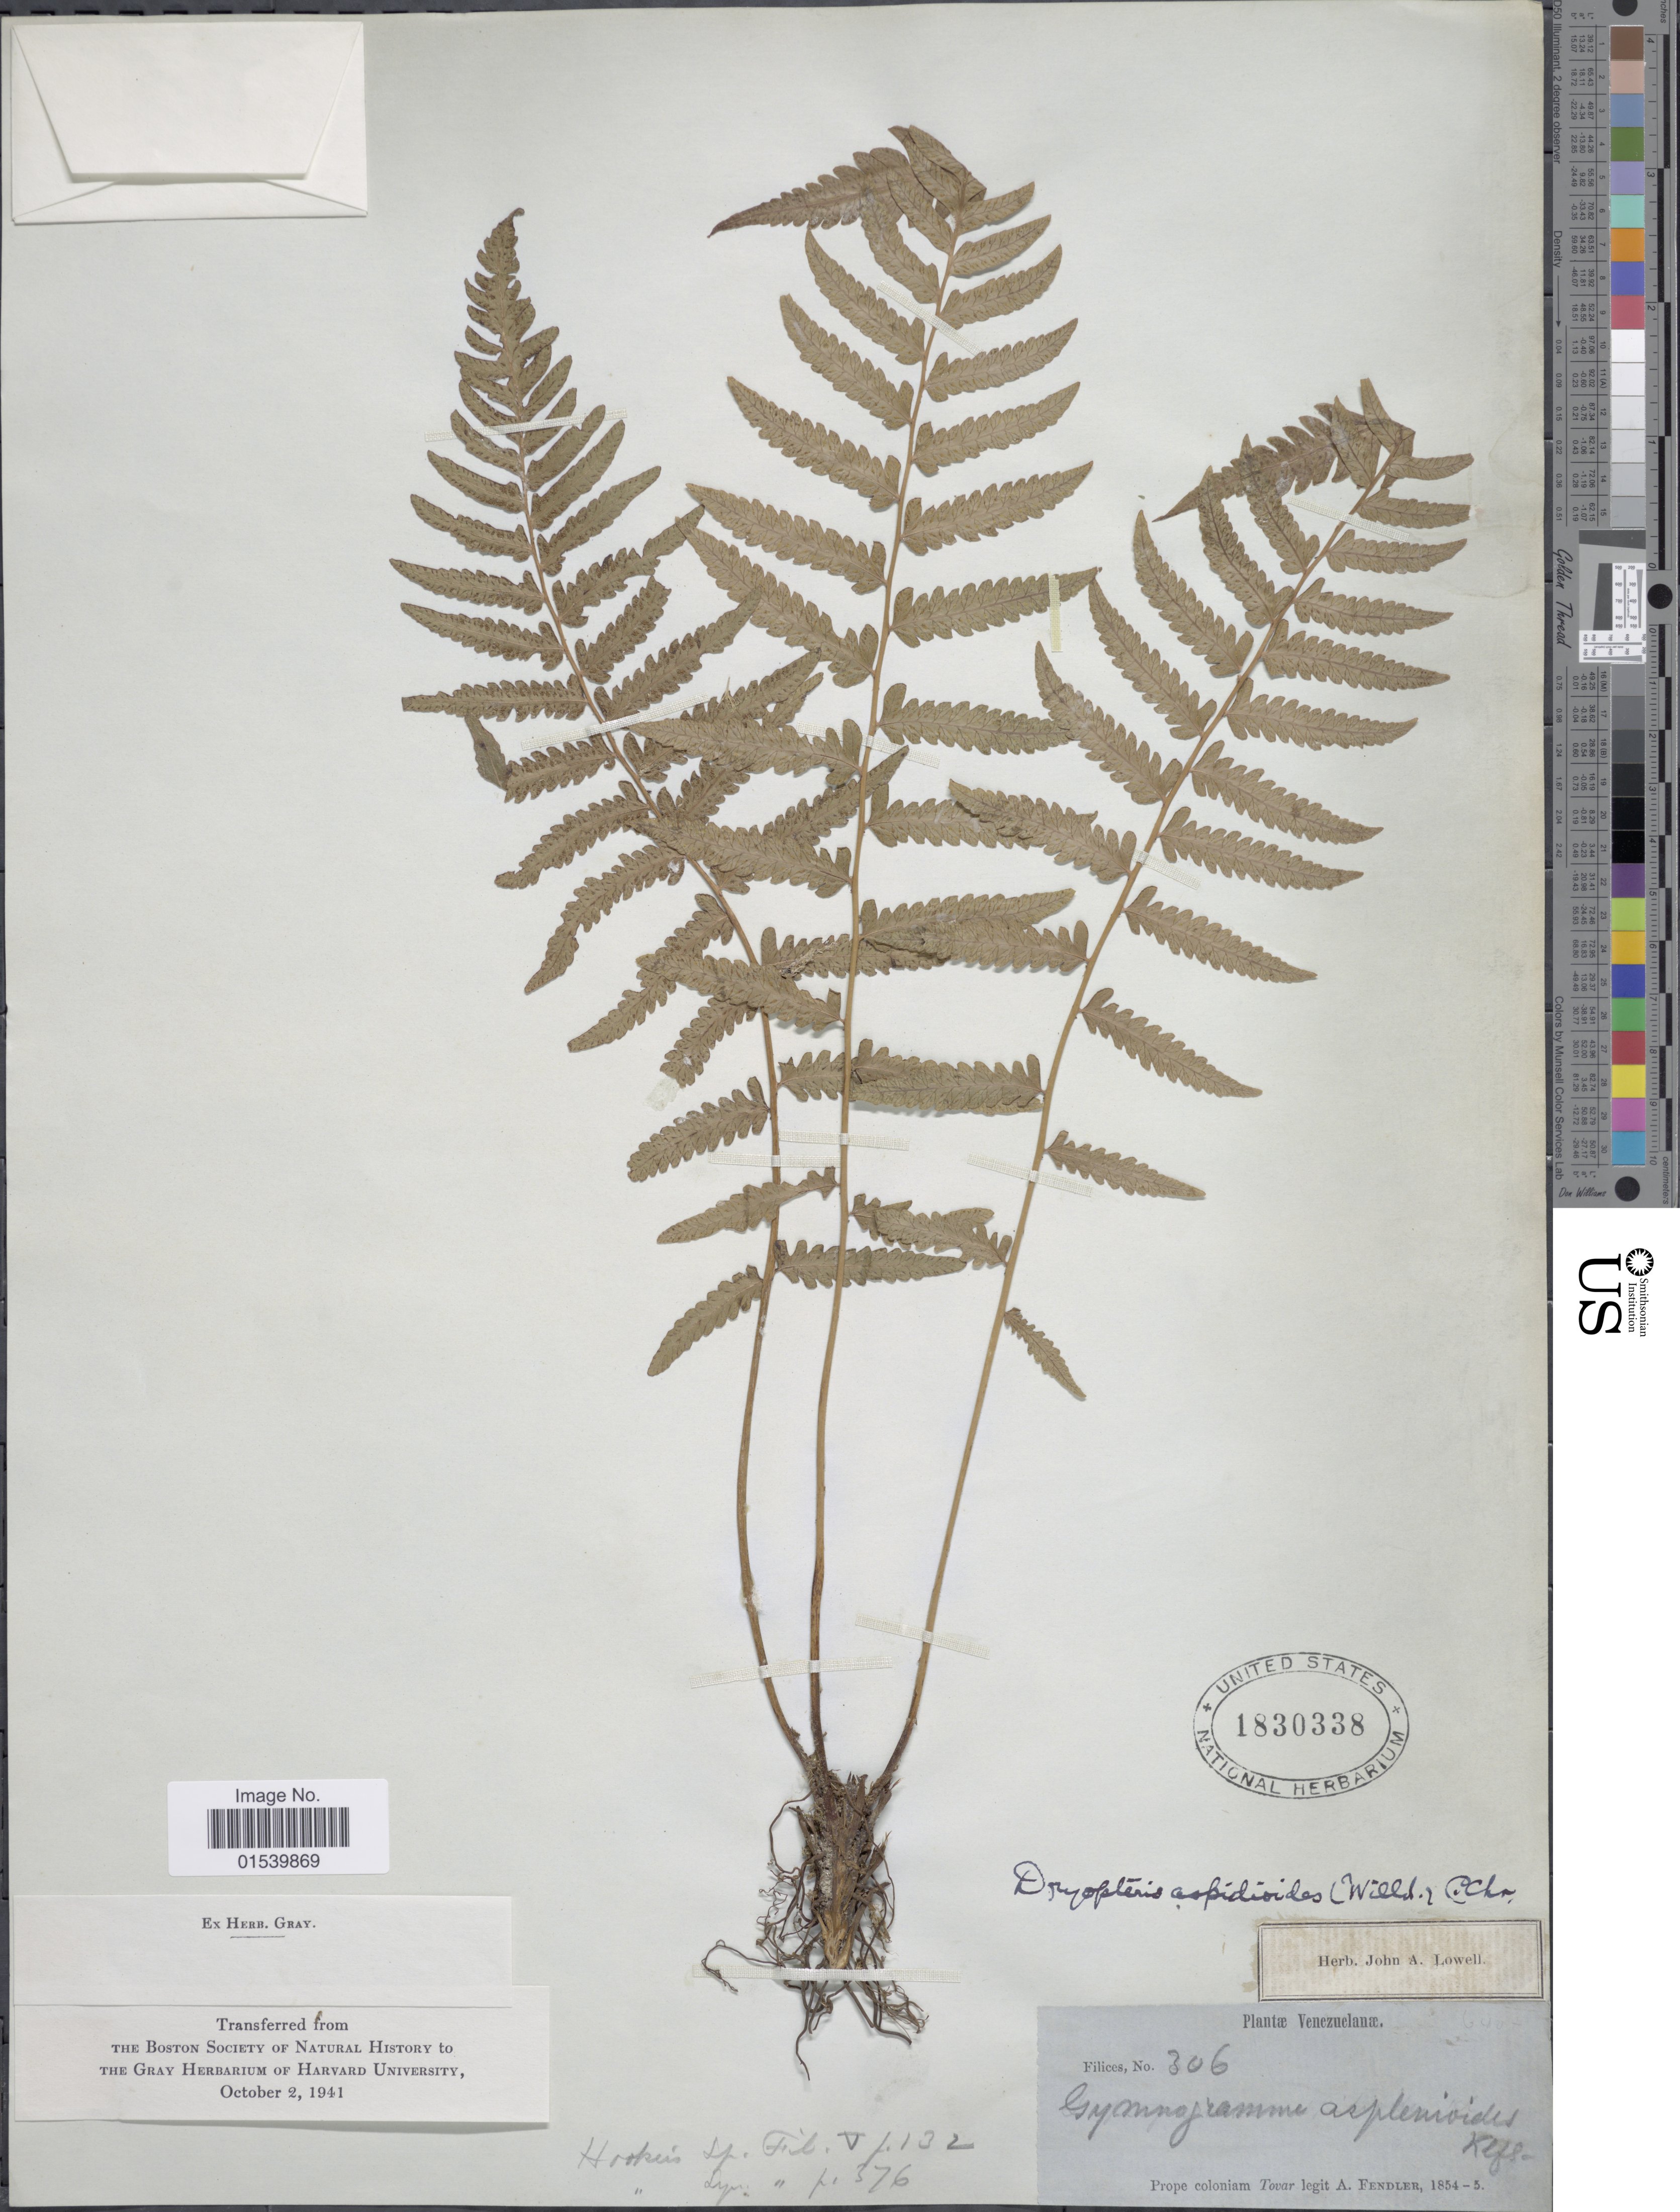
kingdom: Plantae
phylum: Tracheophyta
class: Polypodiopsida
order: Polypodiales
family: Thelypteridaceae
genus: Amauropelta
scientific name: Amauropelta aspidioides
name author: (Willd.) Pic. Serm.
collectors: A. Fendler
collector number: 306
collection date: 1854/1855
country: Venezuela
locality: Prope coloniam Tovar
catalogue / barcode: US 1830338